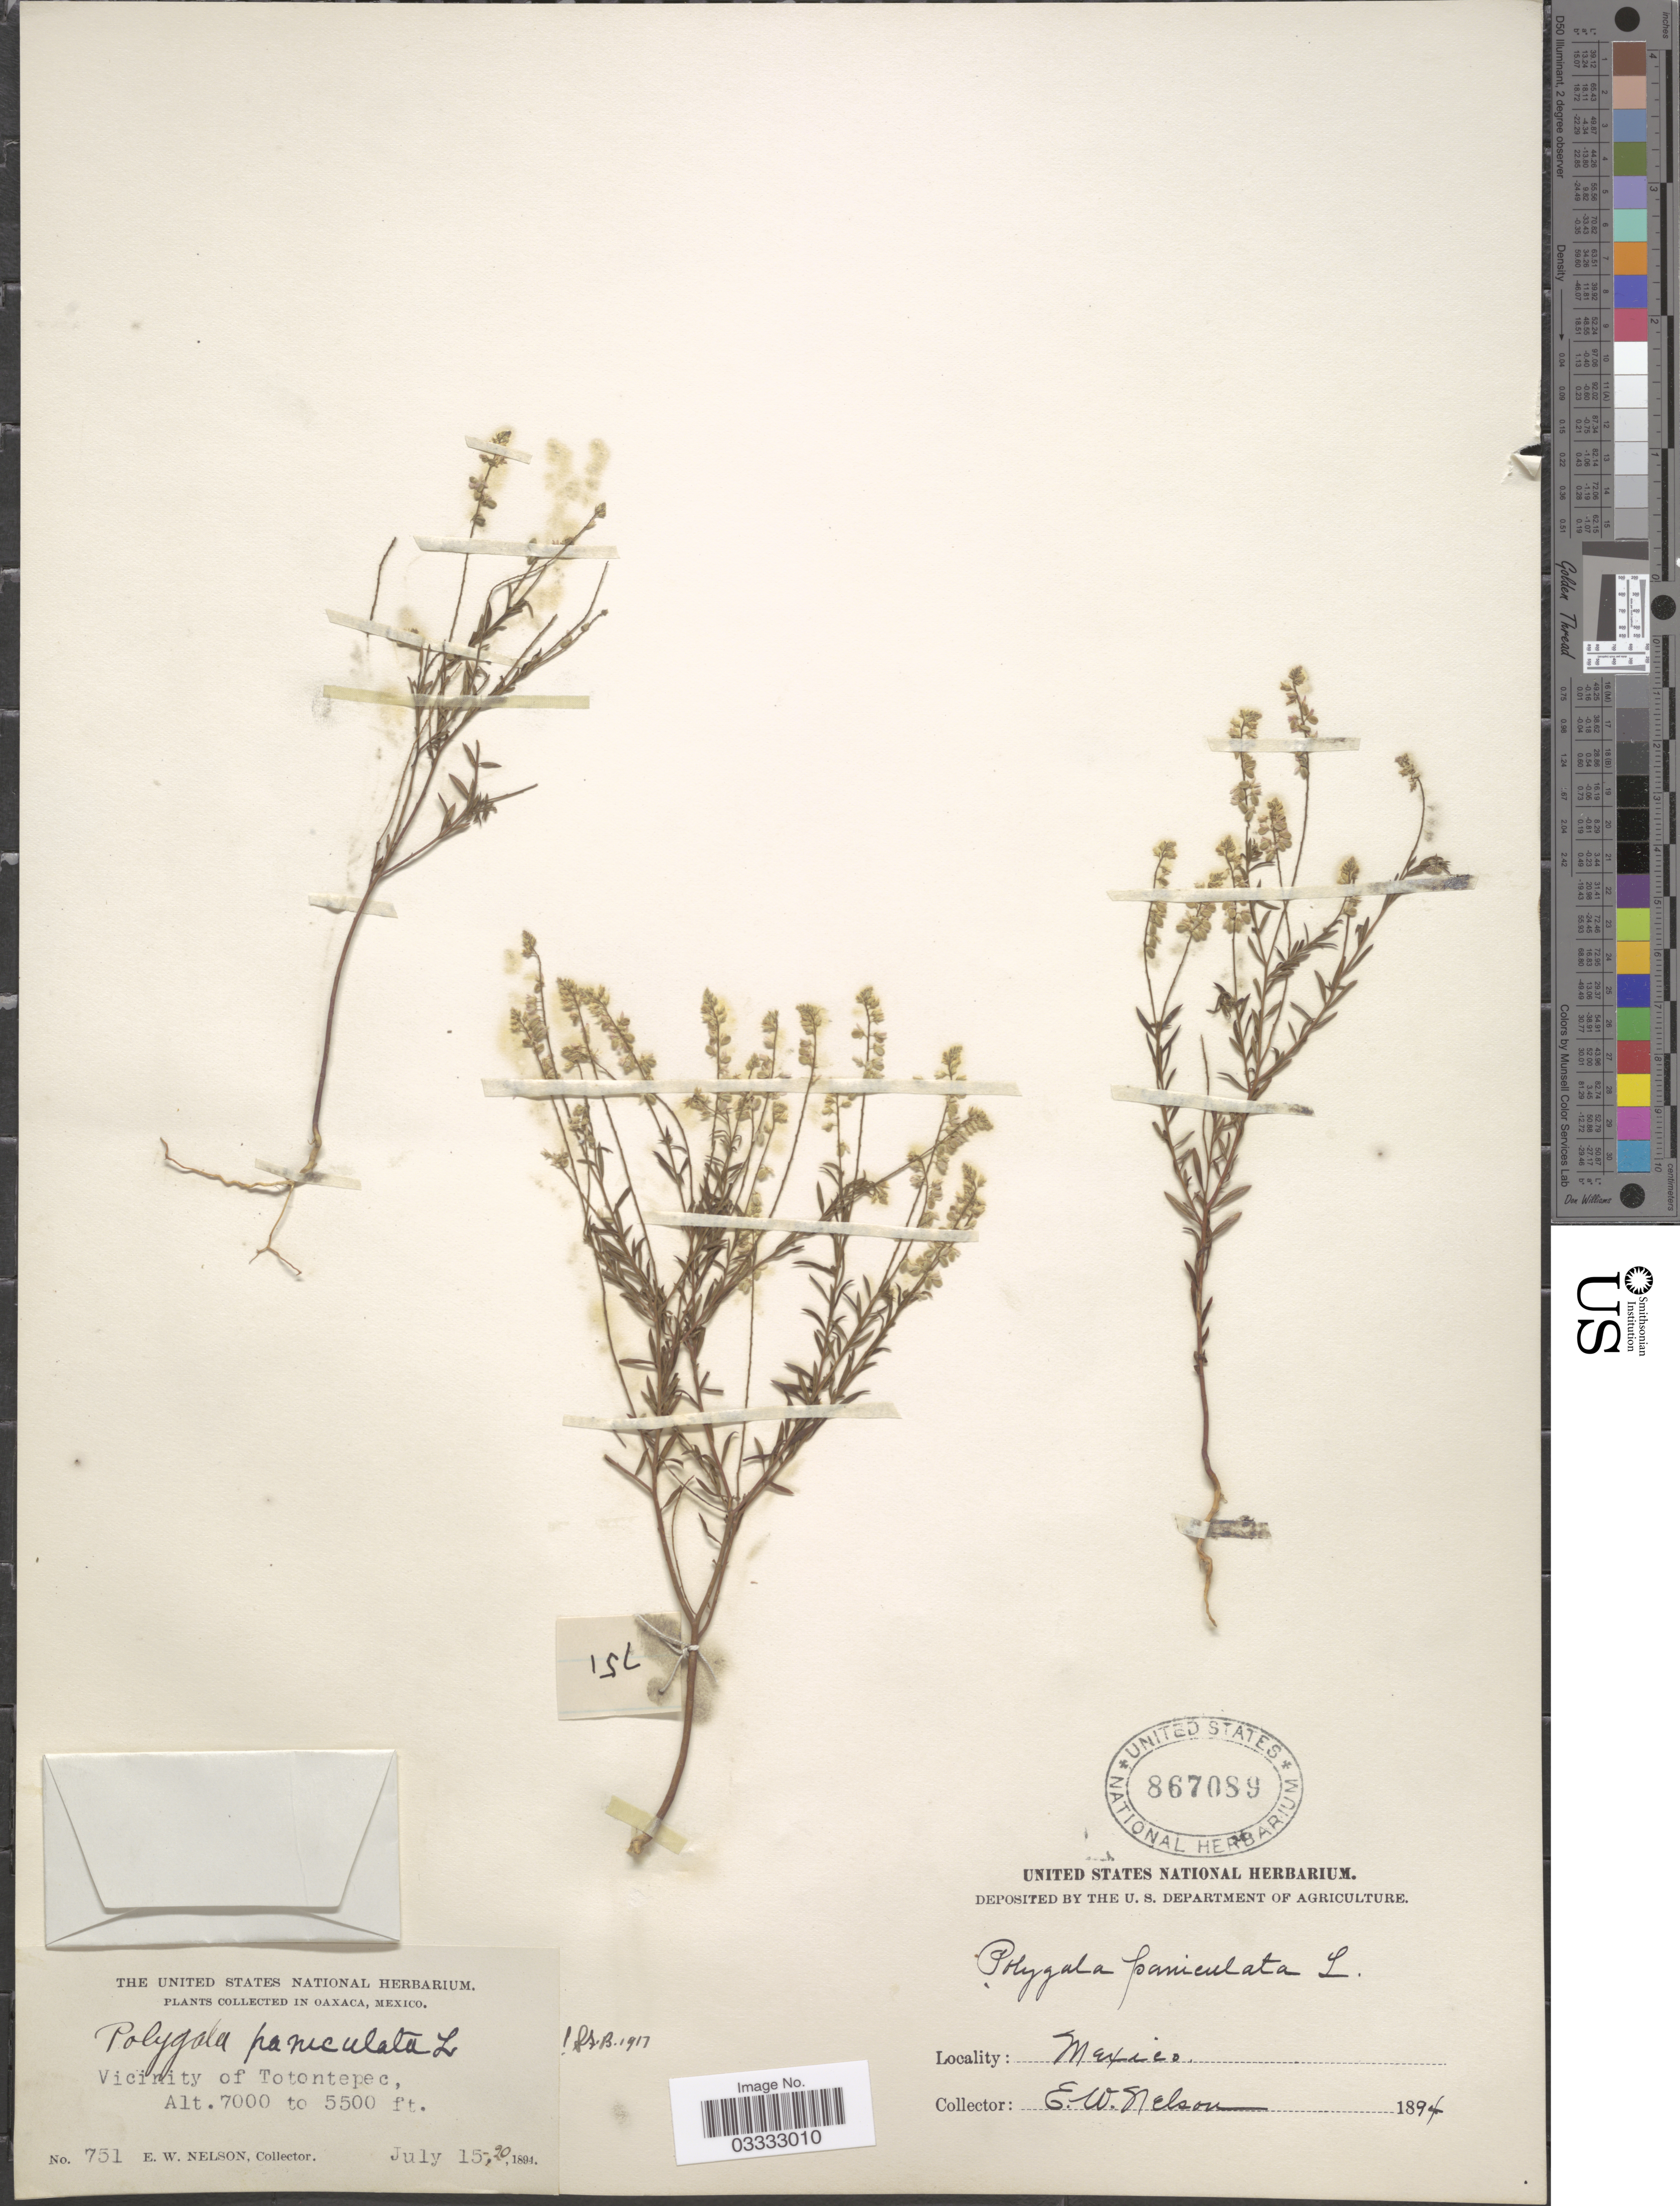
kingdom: Plantae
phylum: Tracheophyta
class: Magnoliopsida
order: Fabales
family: Polygalaceae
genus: Polygala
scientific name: Polygala paniculata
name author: L.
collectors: E. W. Nelson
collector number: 751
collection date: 1894-07-15/1894-07-20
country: Mexico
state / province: Oaxaca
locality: Vicinity of Totontepec.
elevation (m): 1676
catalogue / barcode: US 867089